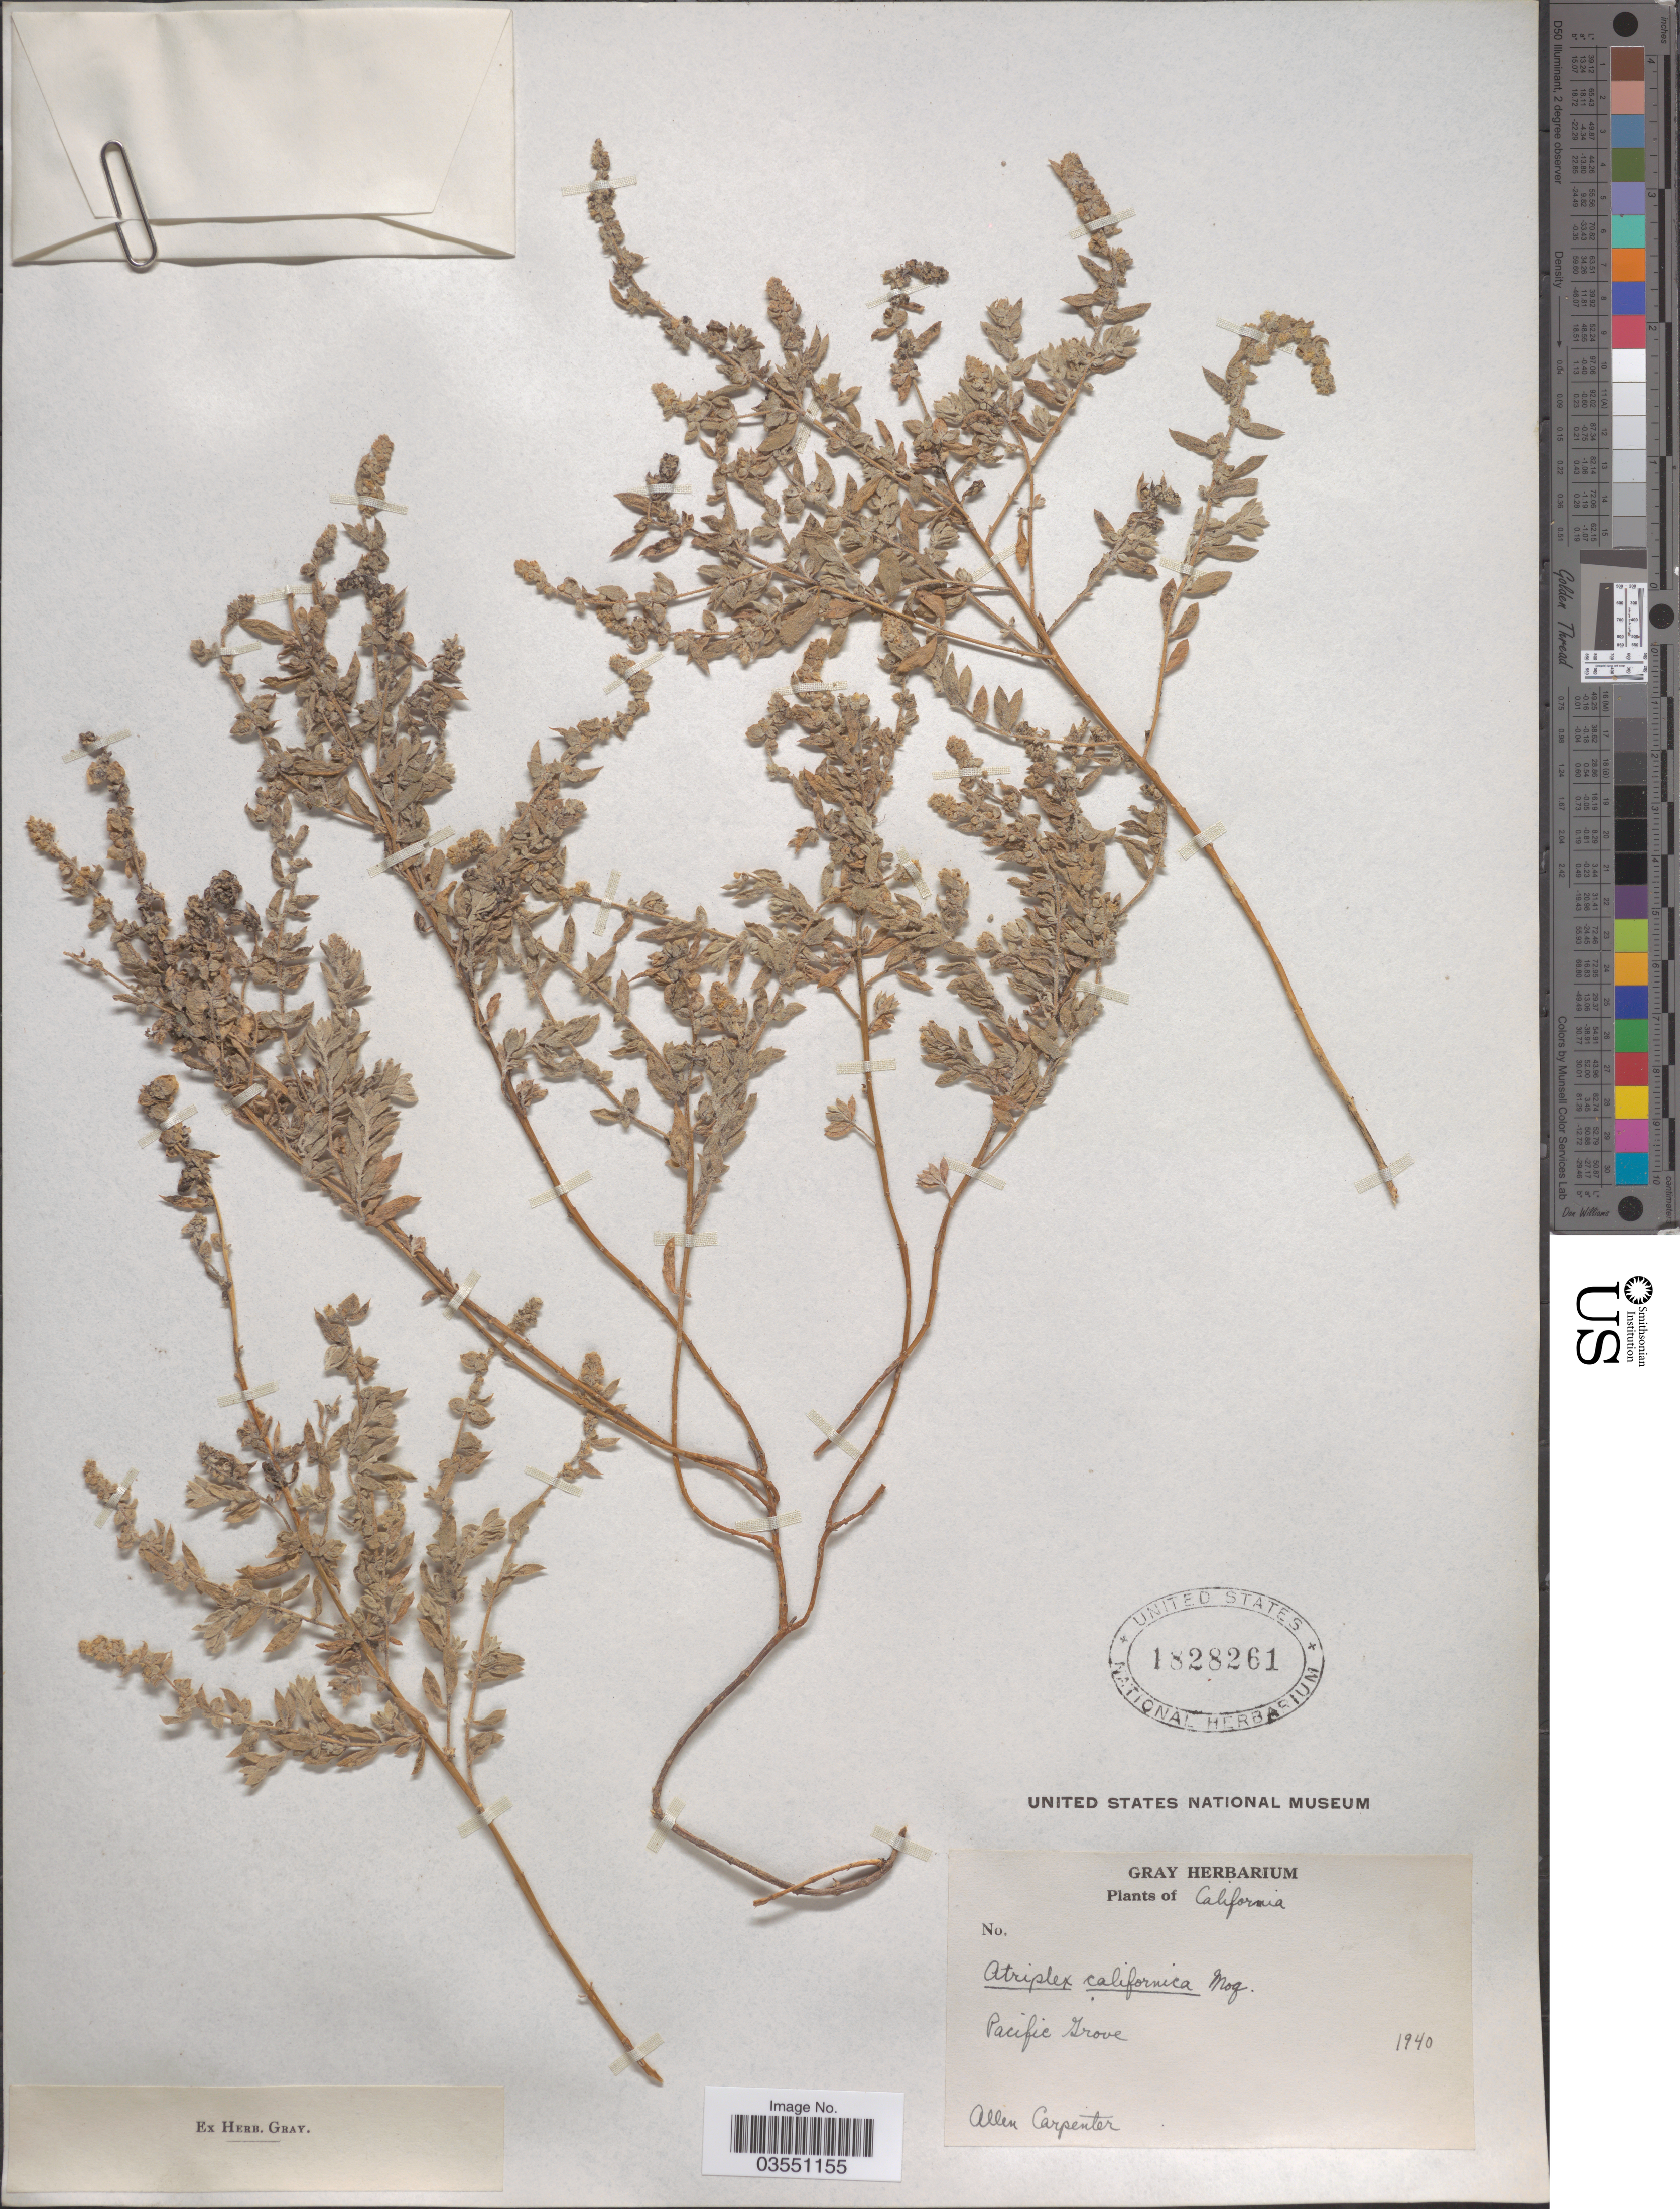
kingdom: Plantae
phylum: Tracheophyta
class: Magnoliopsida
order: Caryophyllales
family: Amaranthaceae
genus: Extriplex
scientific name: Extriplex californica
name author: (Moq.) E.H. Zacharias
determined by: Strong, Mark T., (BOT), Smithsonian Institution - National Museum of Natural History (UNITED STATES)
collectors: A. Carpenter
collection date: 1940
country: United States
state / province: California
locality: Pacific Grove.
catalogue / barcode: US 1828261